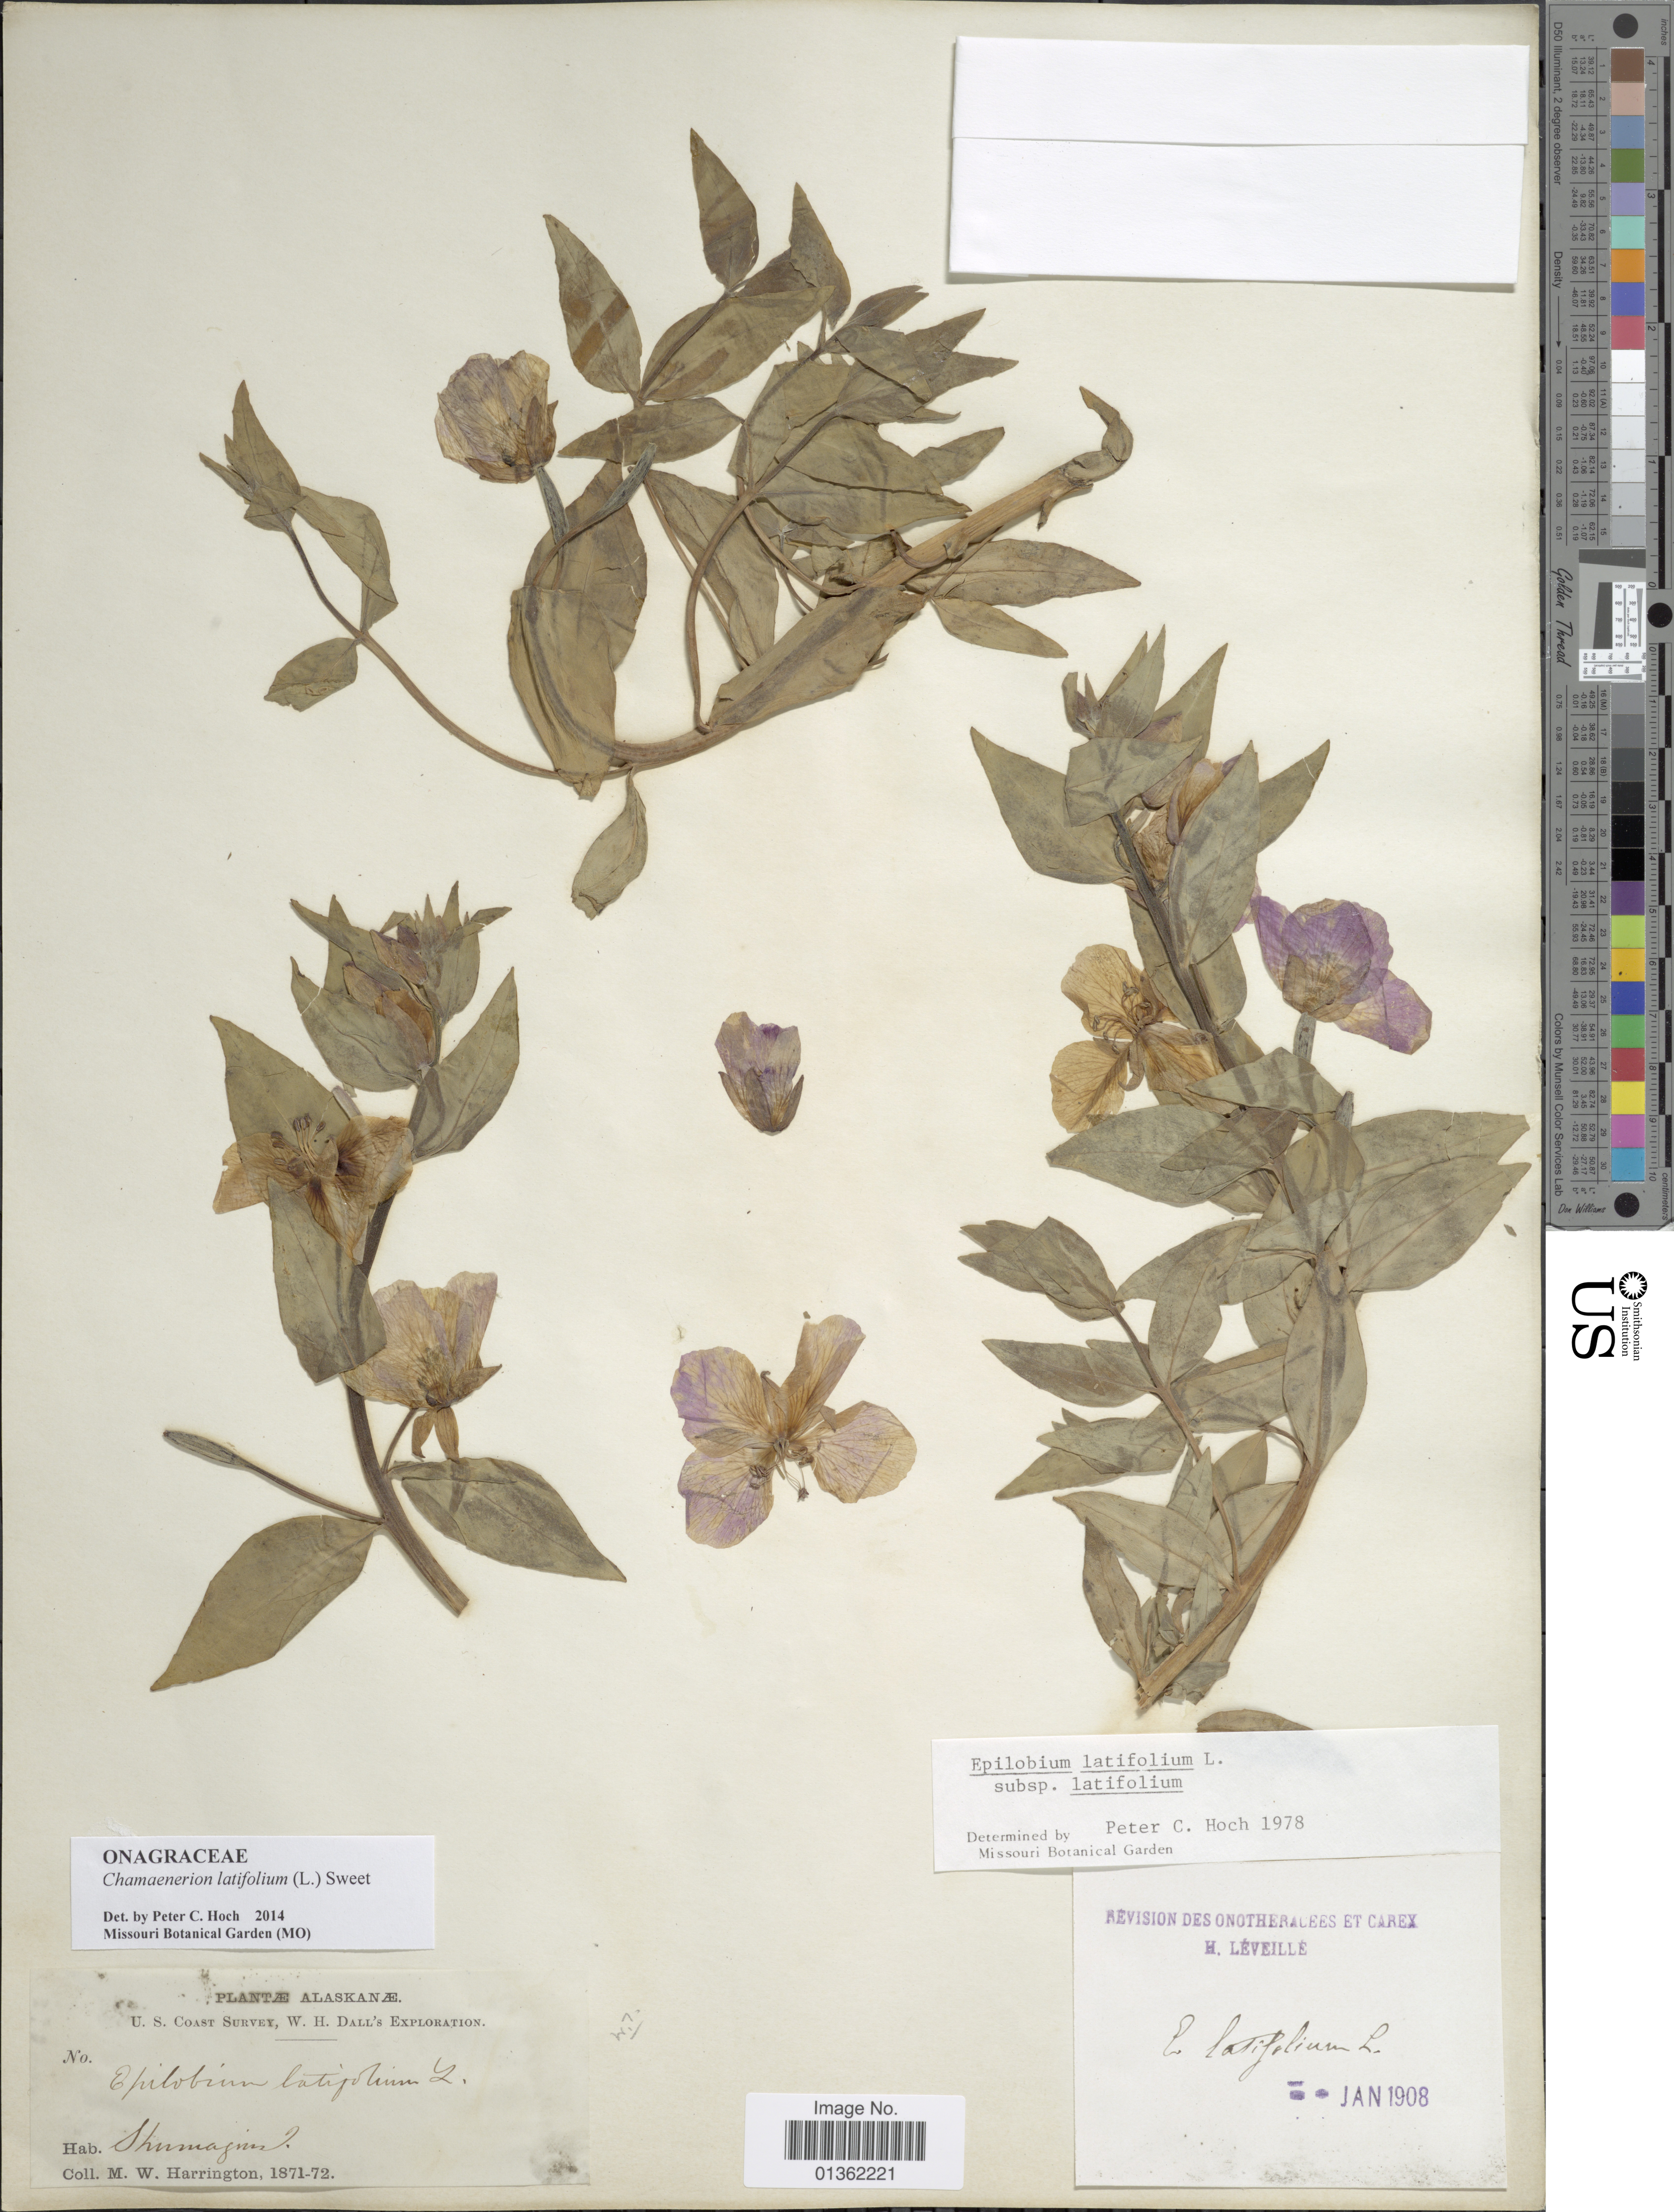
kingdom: Plantae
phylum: Tracheophyta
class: Magnoliopsida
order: Myrtales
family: Onagraceae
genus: Chamaenerion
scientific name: Chamaenerion latifolium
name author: (L.) Th. Fr. & Lange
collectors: M. W. Harrington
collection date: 1871/1872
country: United States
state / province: Alaska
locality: Shumagin I.